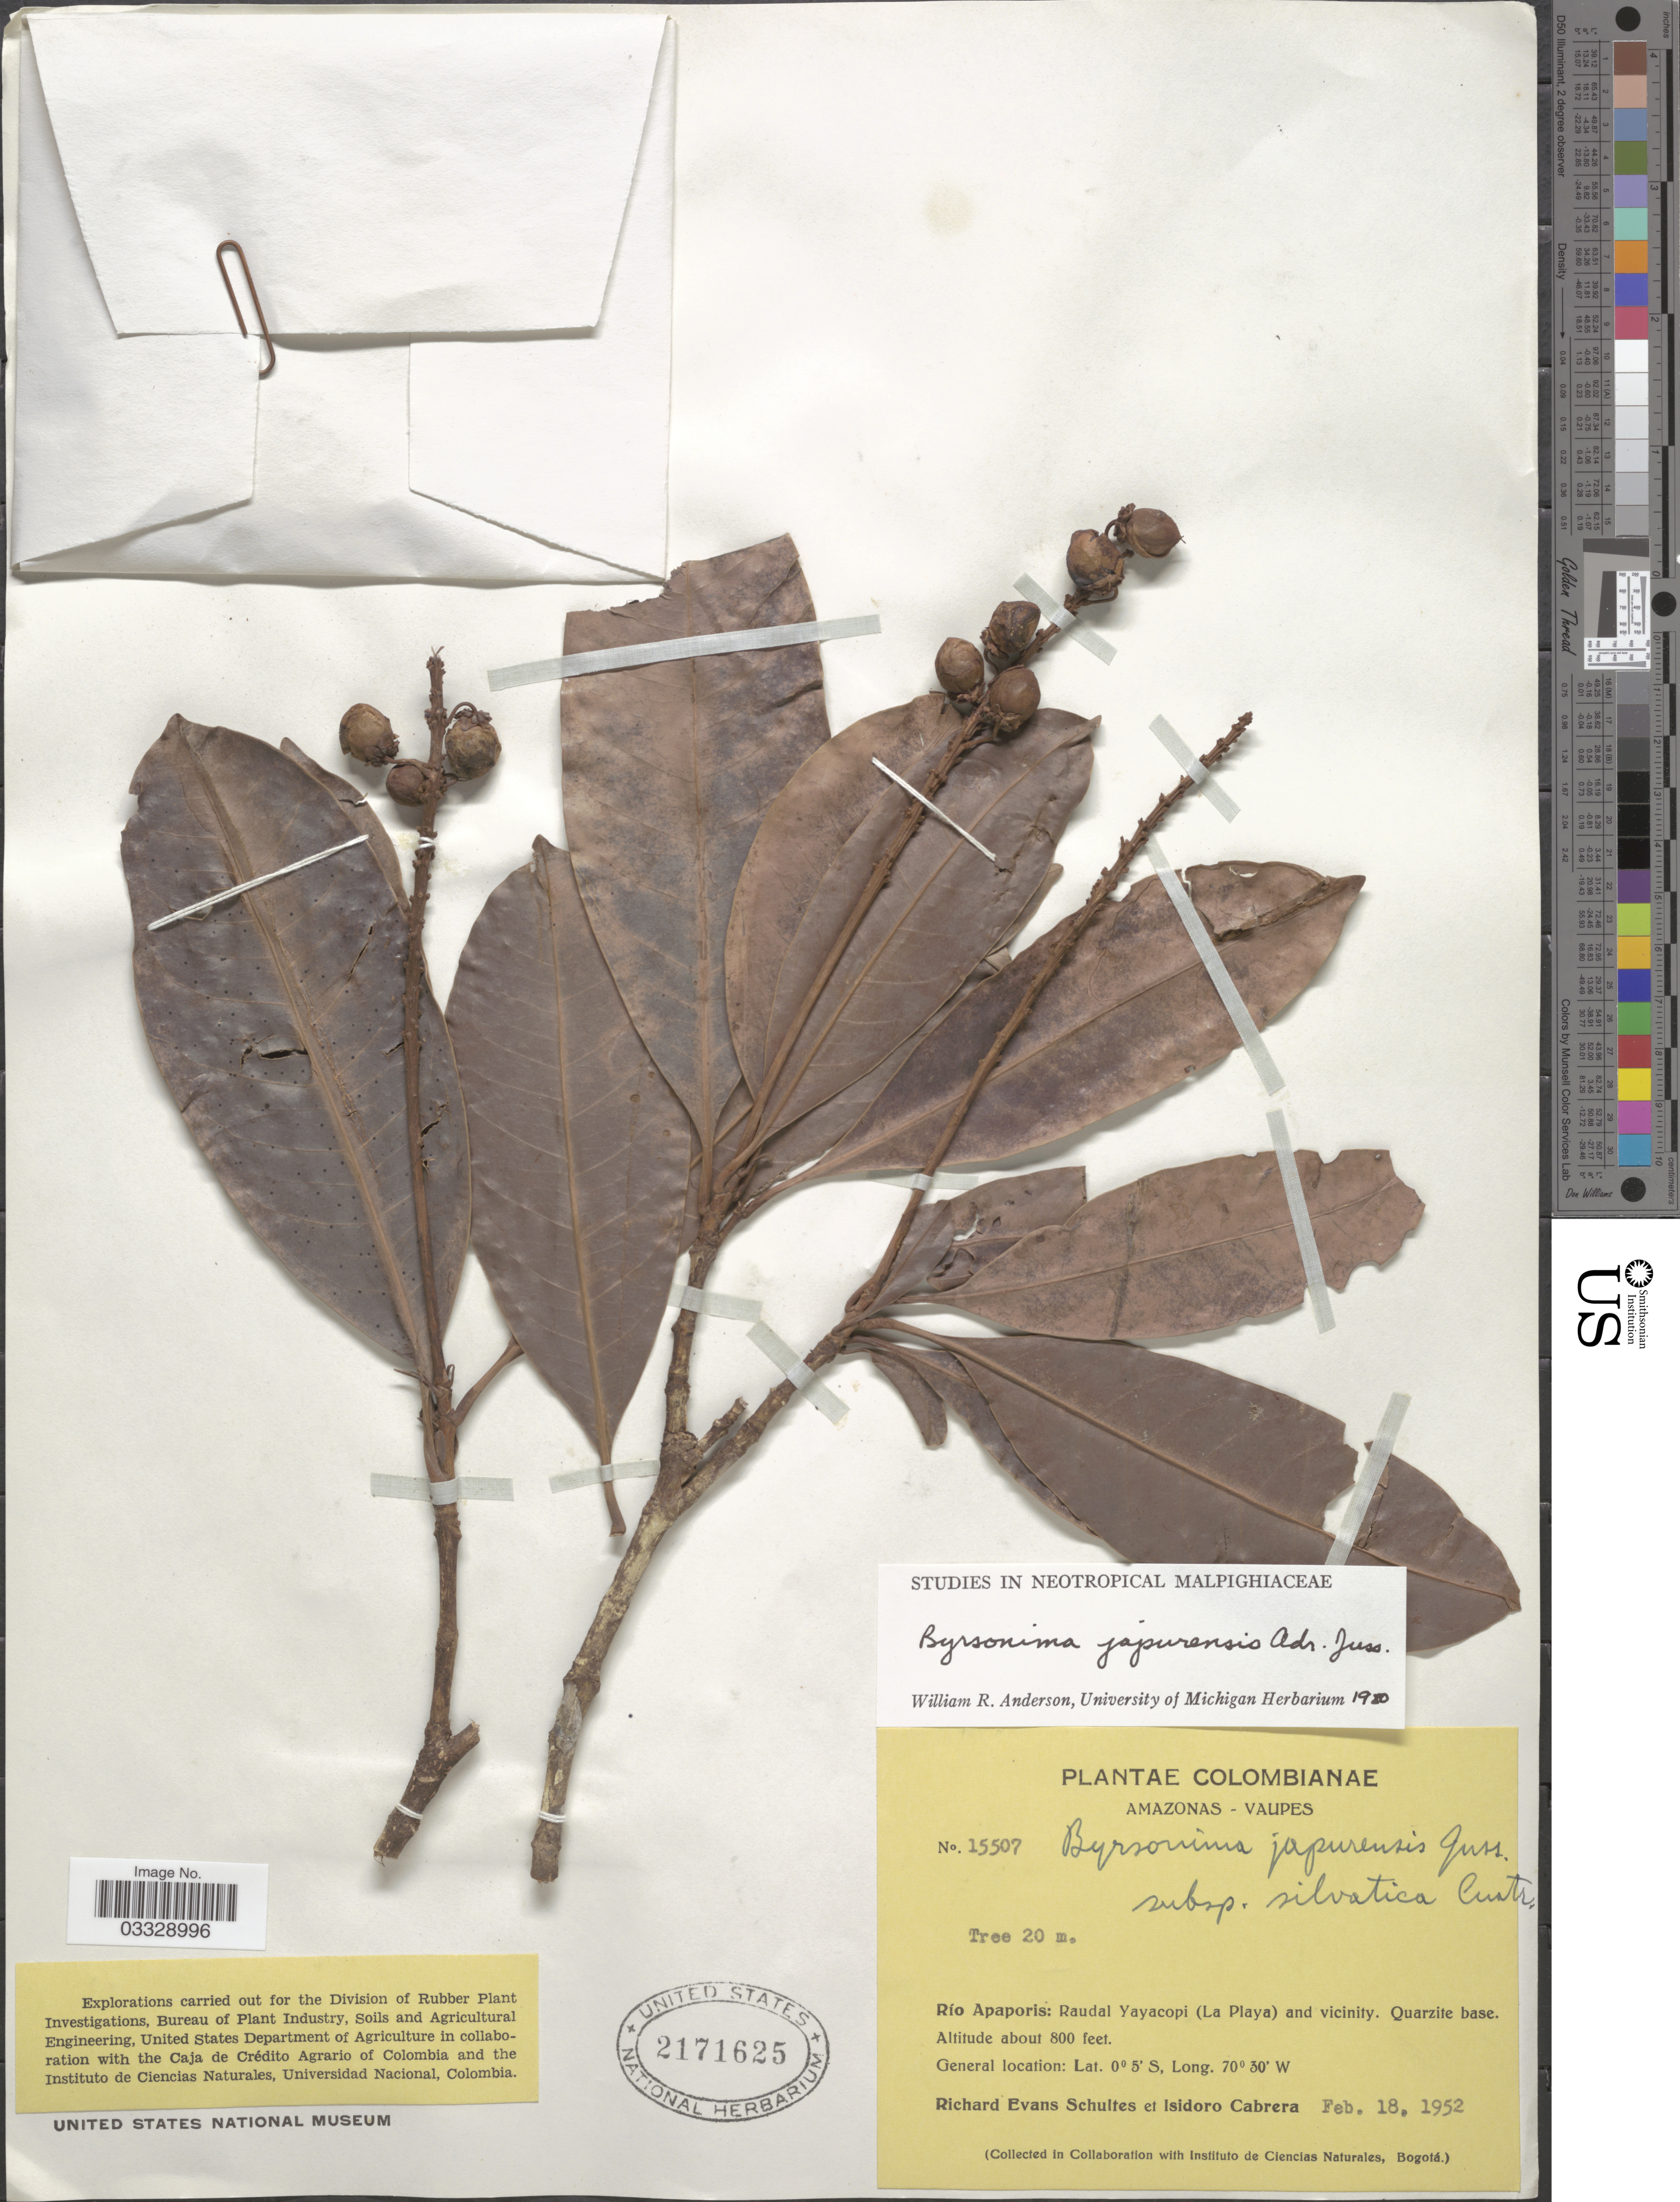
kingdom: Plantae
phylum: Tracheophyta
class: Magnoliopsida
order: Malpighiales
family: Malpighiaceae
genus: Byrsonima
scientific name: Byrsonima japurensis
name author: A. Juss.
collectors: R. E. Schultes & I. Cabrera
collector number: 15507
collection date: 1952-02-18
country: Colombia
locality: Amazonas - Vaupes. Río Apaporis: Raudal Yayacopi (La Playa) and vicinity.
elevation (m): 244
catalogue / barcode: US 2171625